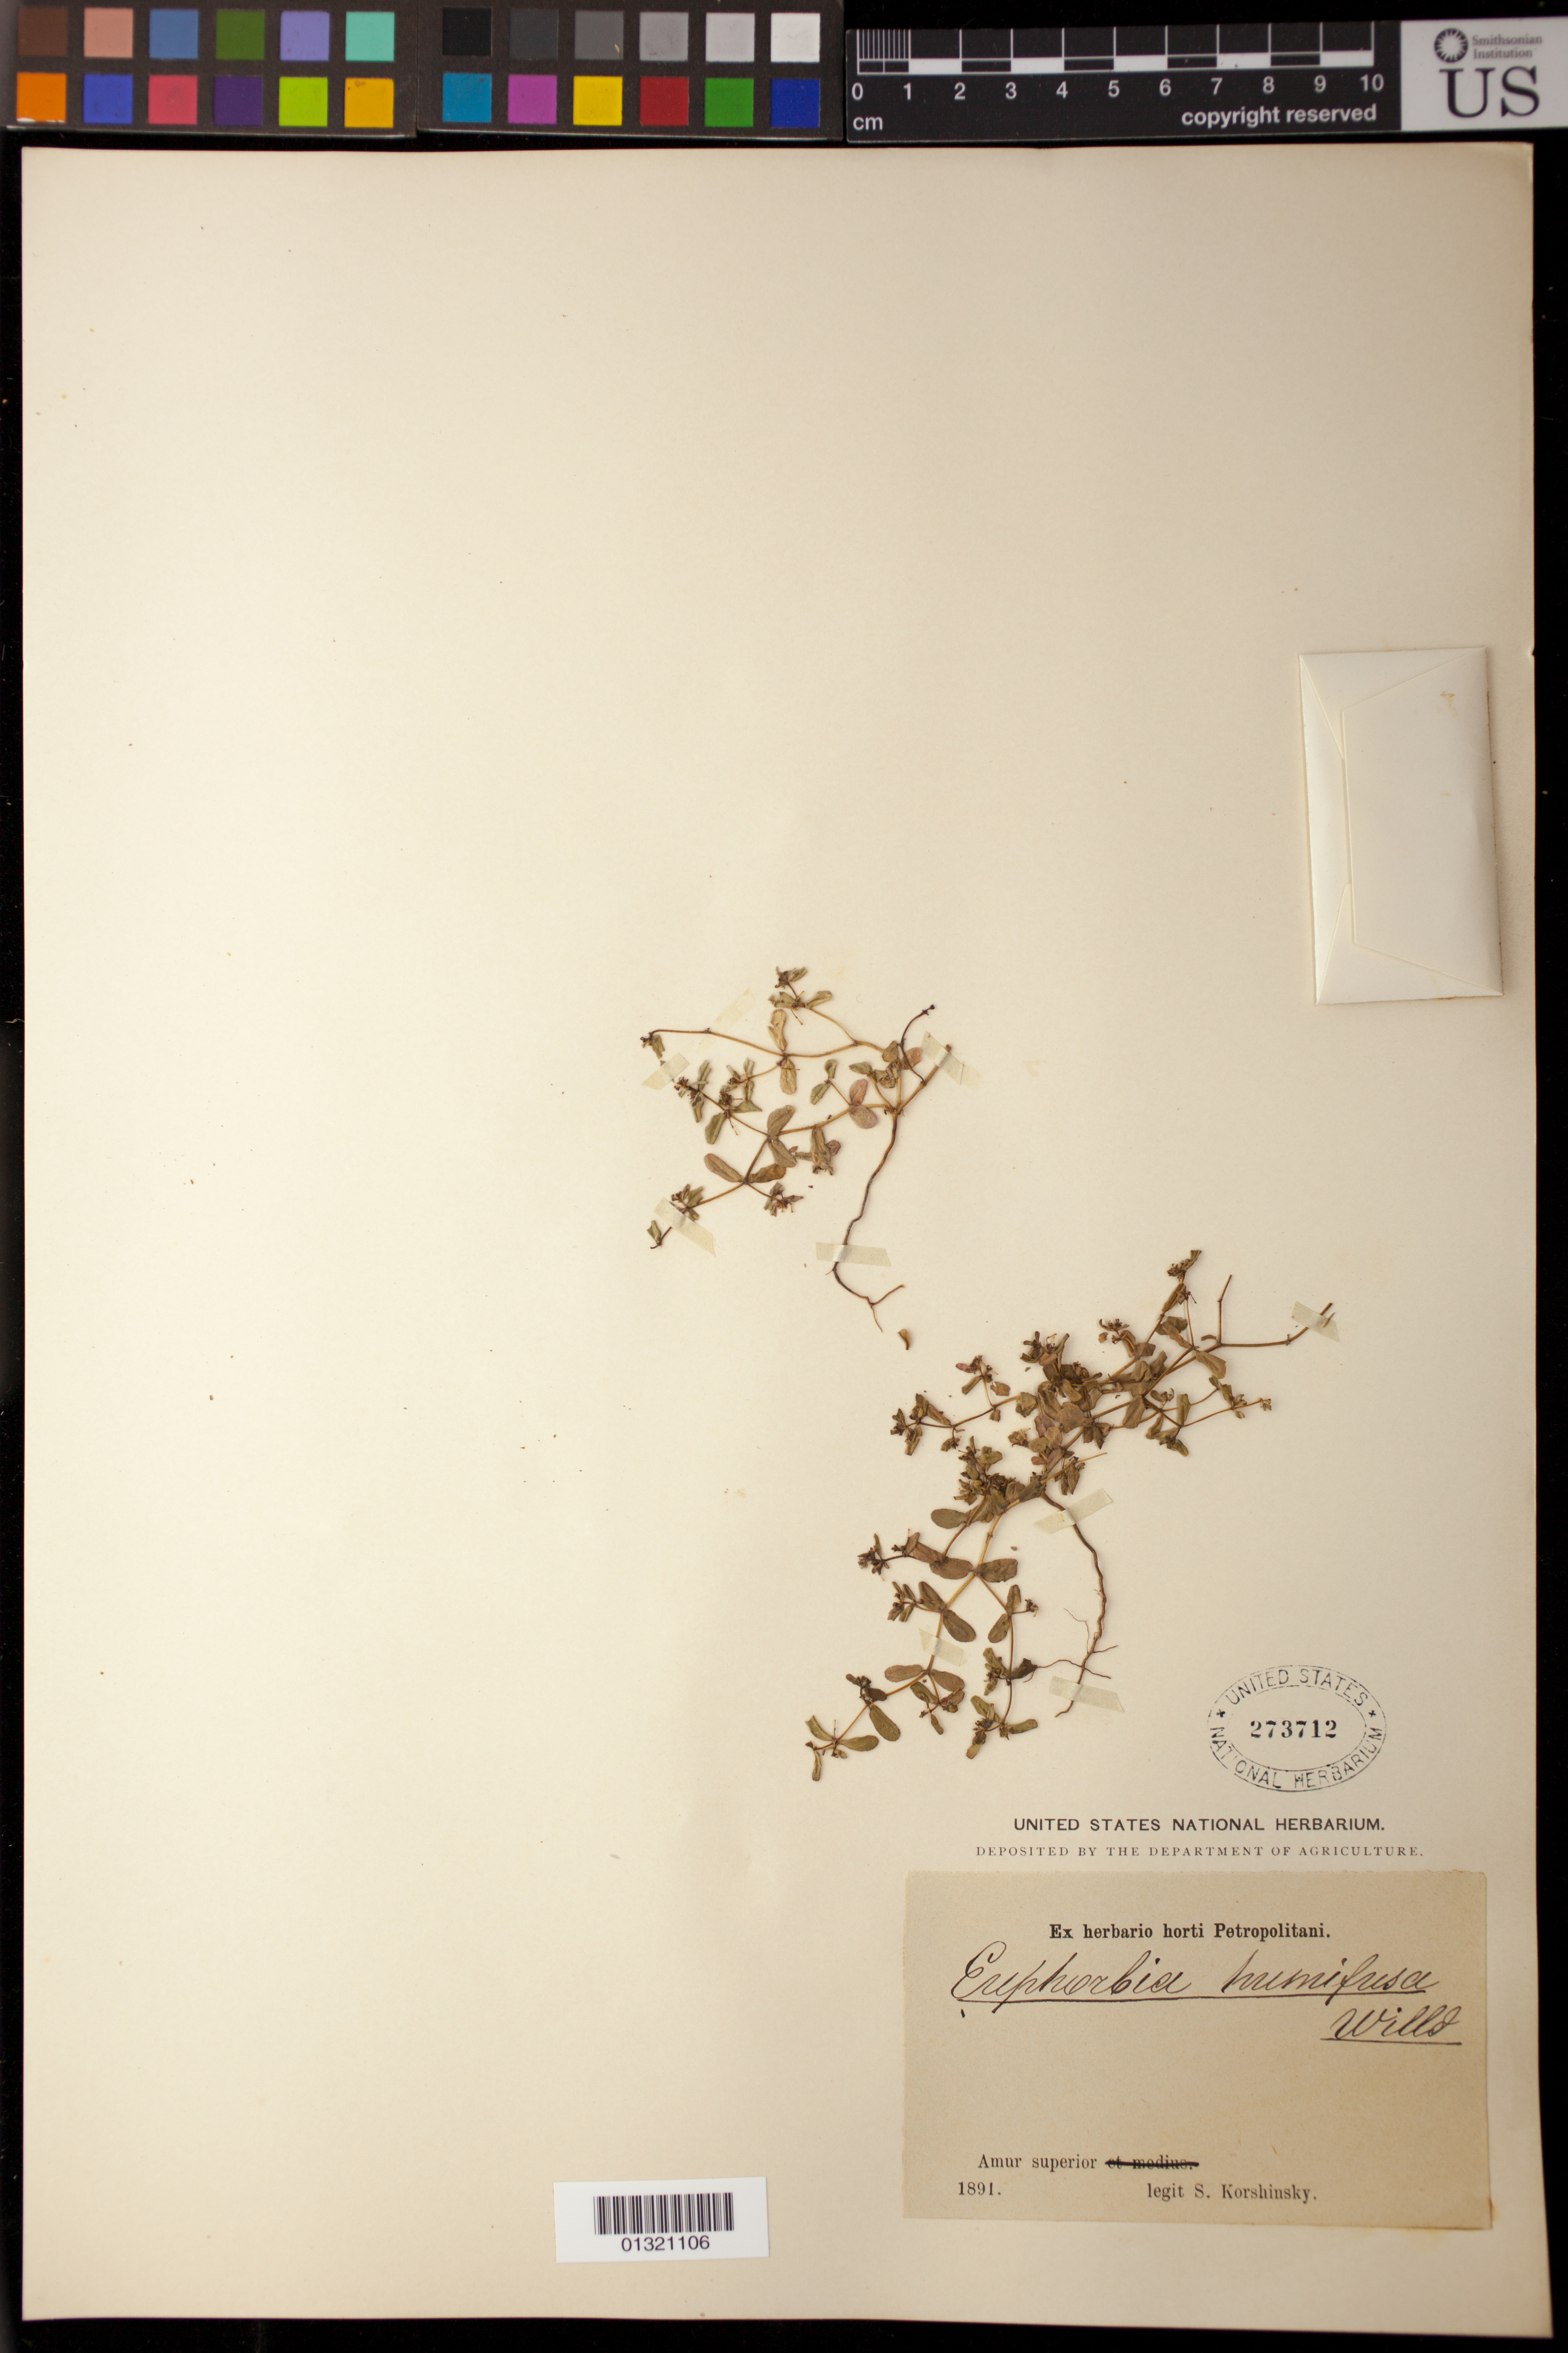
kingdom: Plantae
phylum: Tracheophyta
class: Magnoliopsida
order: Malpighiales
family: Euphorbiaceae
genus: Euphorbia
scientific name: Euphorbia humifusa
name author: Willd. ex Schlecht.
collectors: S. I. Korshinsky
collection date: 1891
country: Russian Federation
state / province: Amur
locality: Amur [Region]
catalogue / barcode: US 273712